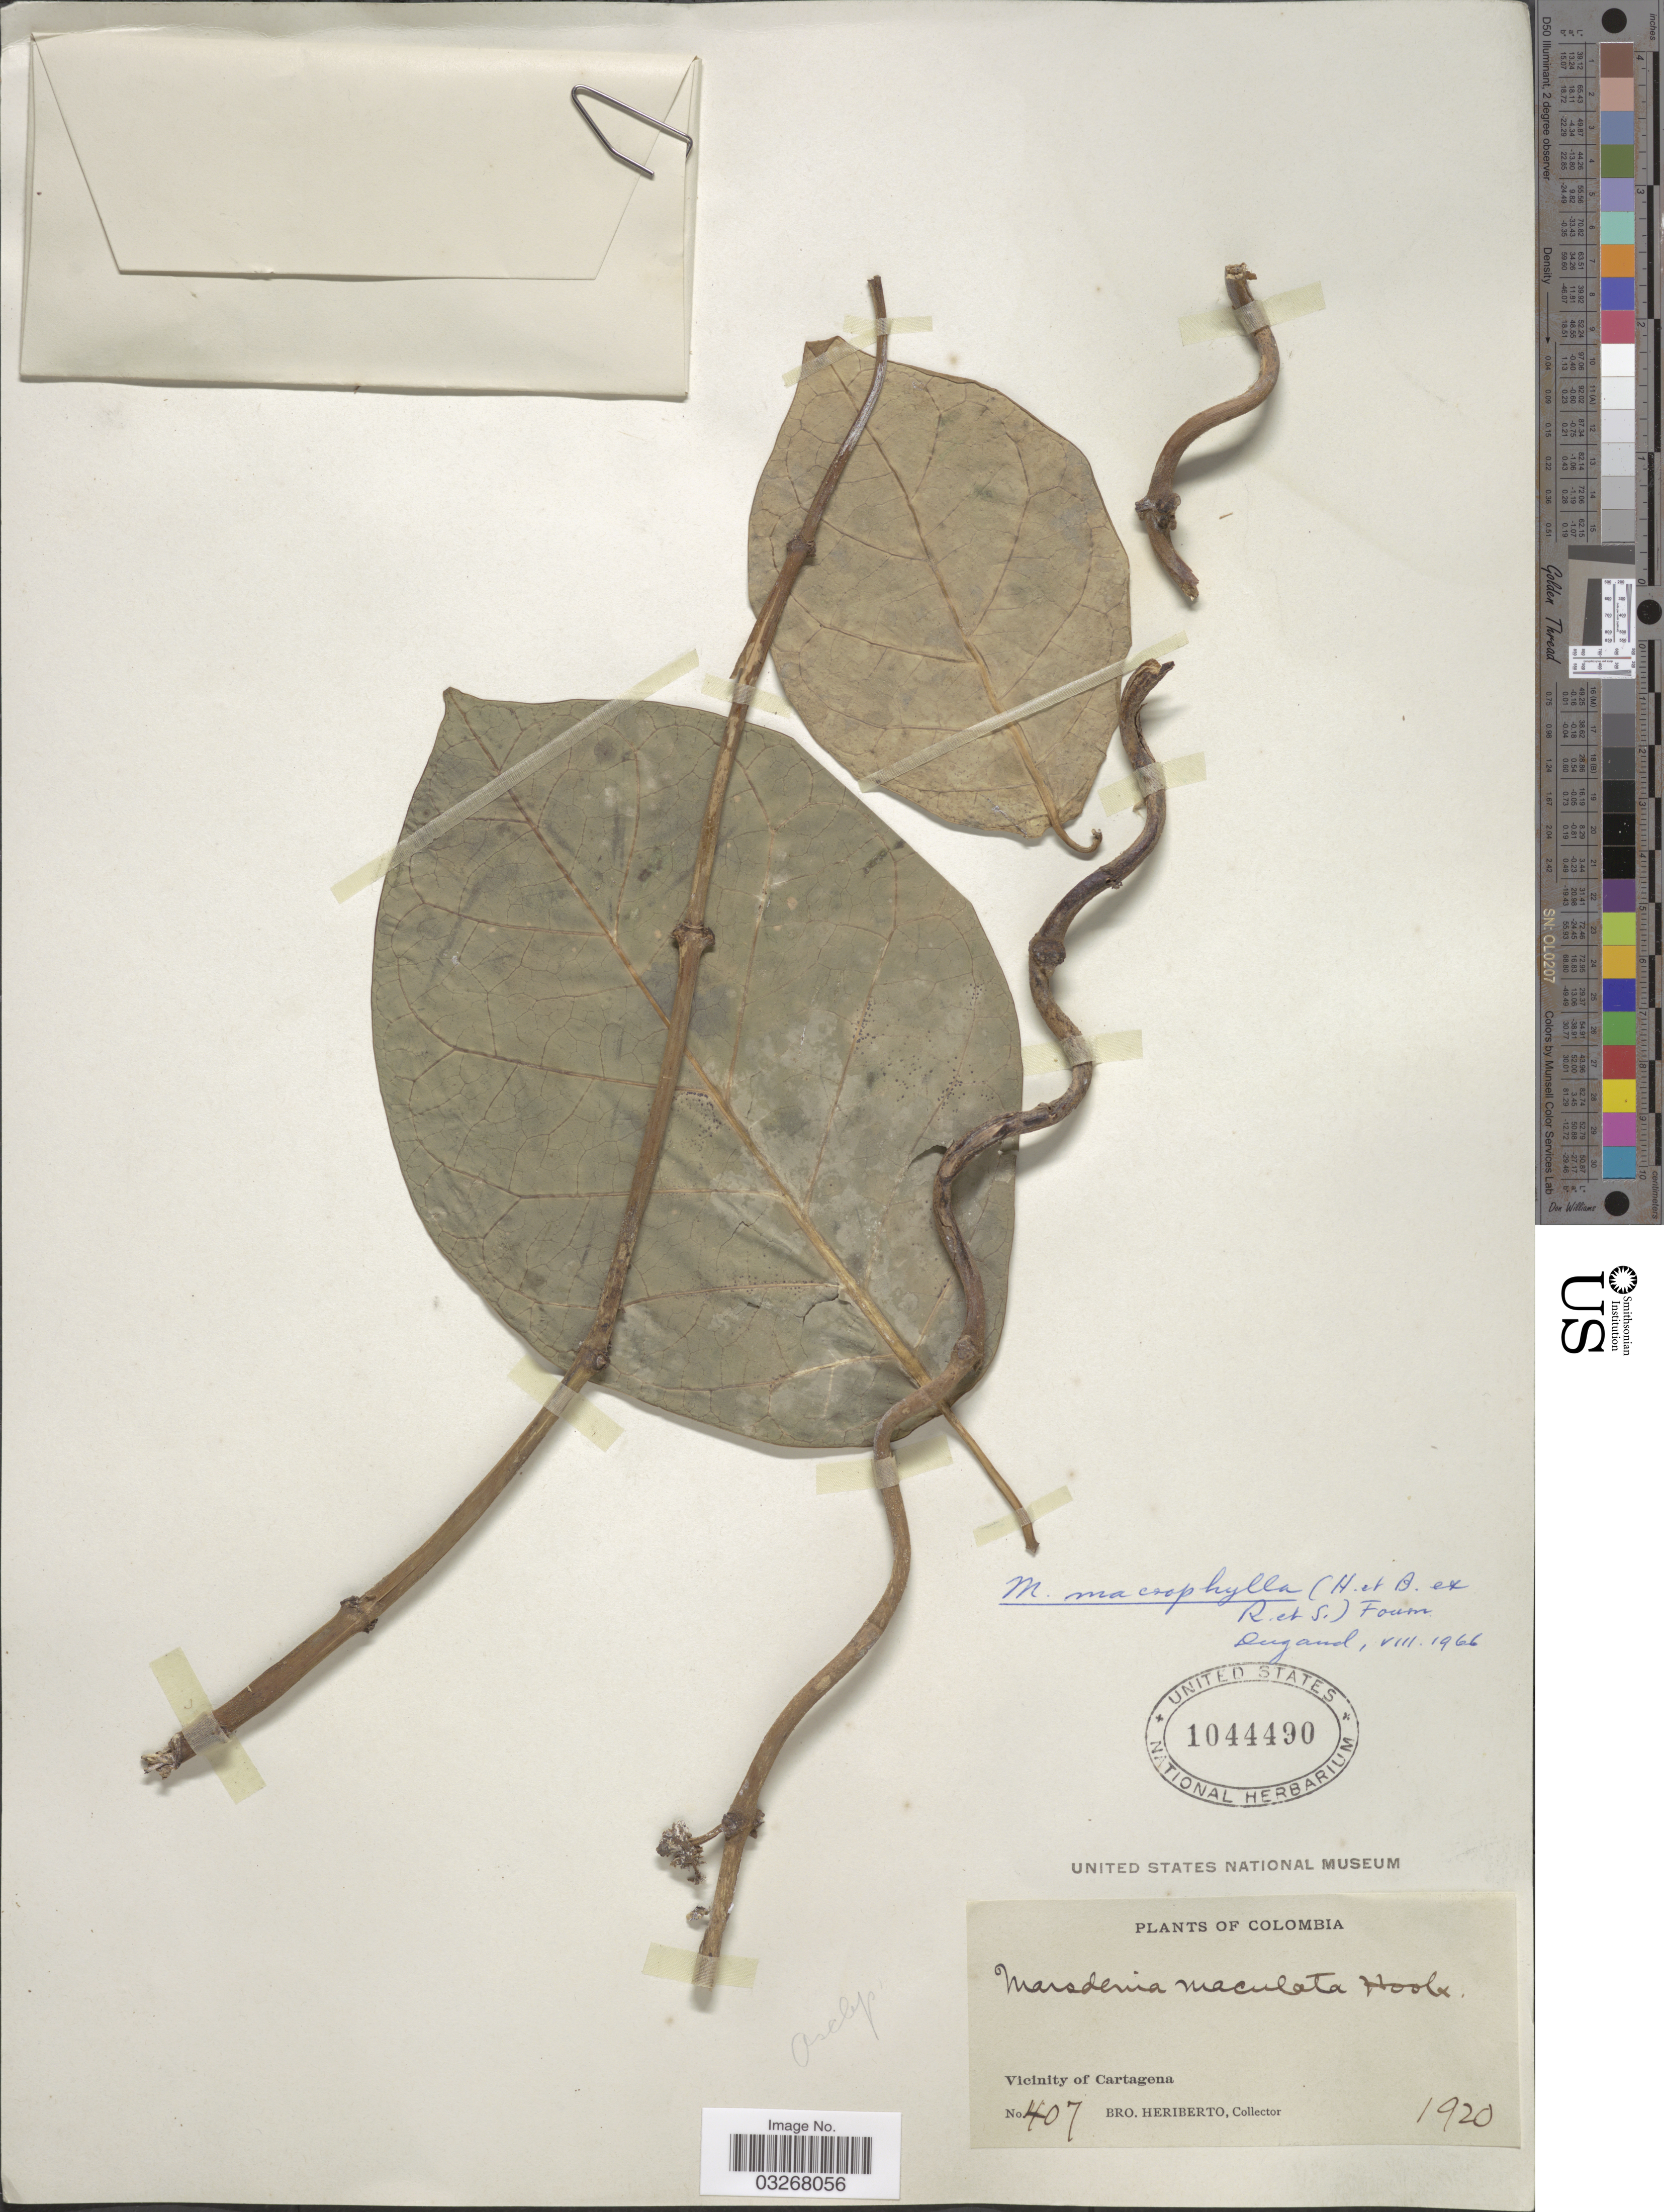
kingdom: Plantae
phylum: Tracheophyta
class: Magnoliopsida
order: Gentianales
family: Apocynaceae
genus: Marsdenia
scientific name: Marsdenia macrophylla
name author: (Humb. & Bonpl. ex Schult.) E. Fourn.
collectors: B. Heriberto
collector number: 407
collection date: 1920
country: Colombia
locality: Vicinity of Cartagena.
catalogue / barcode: US 1044490